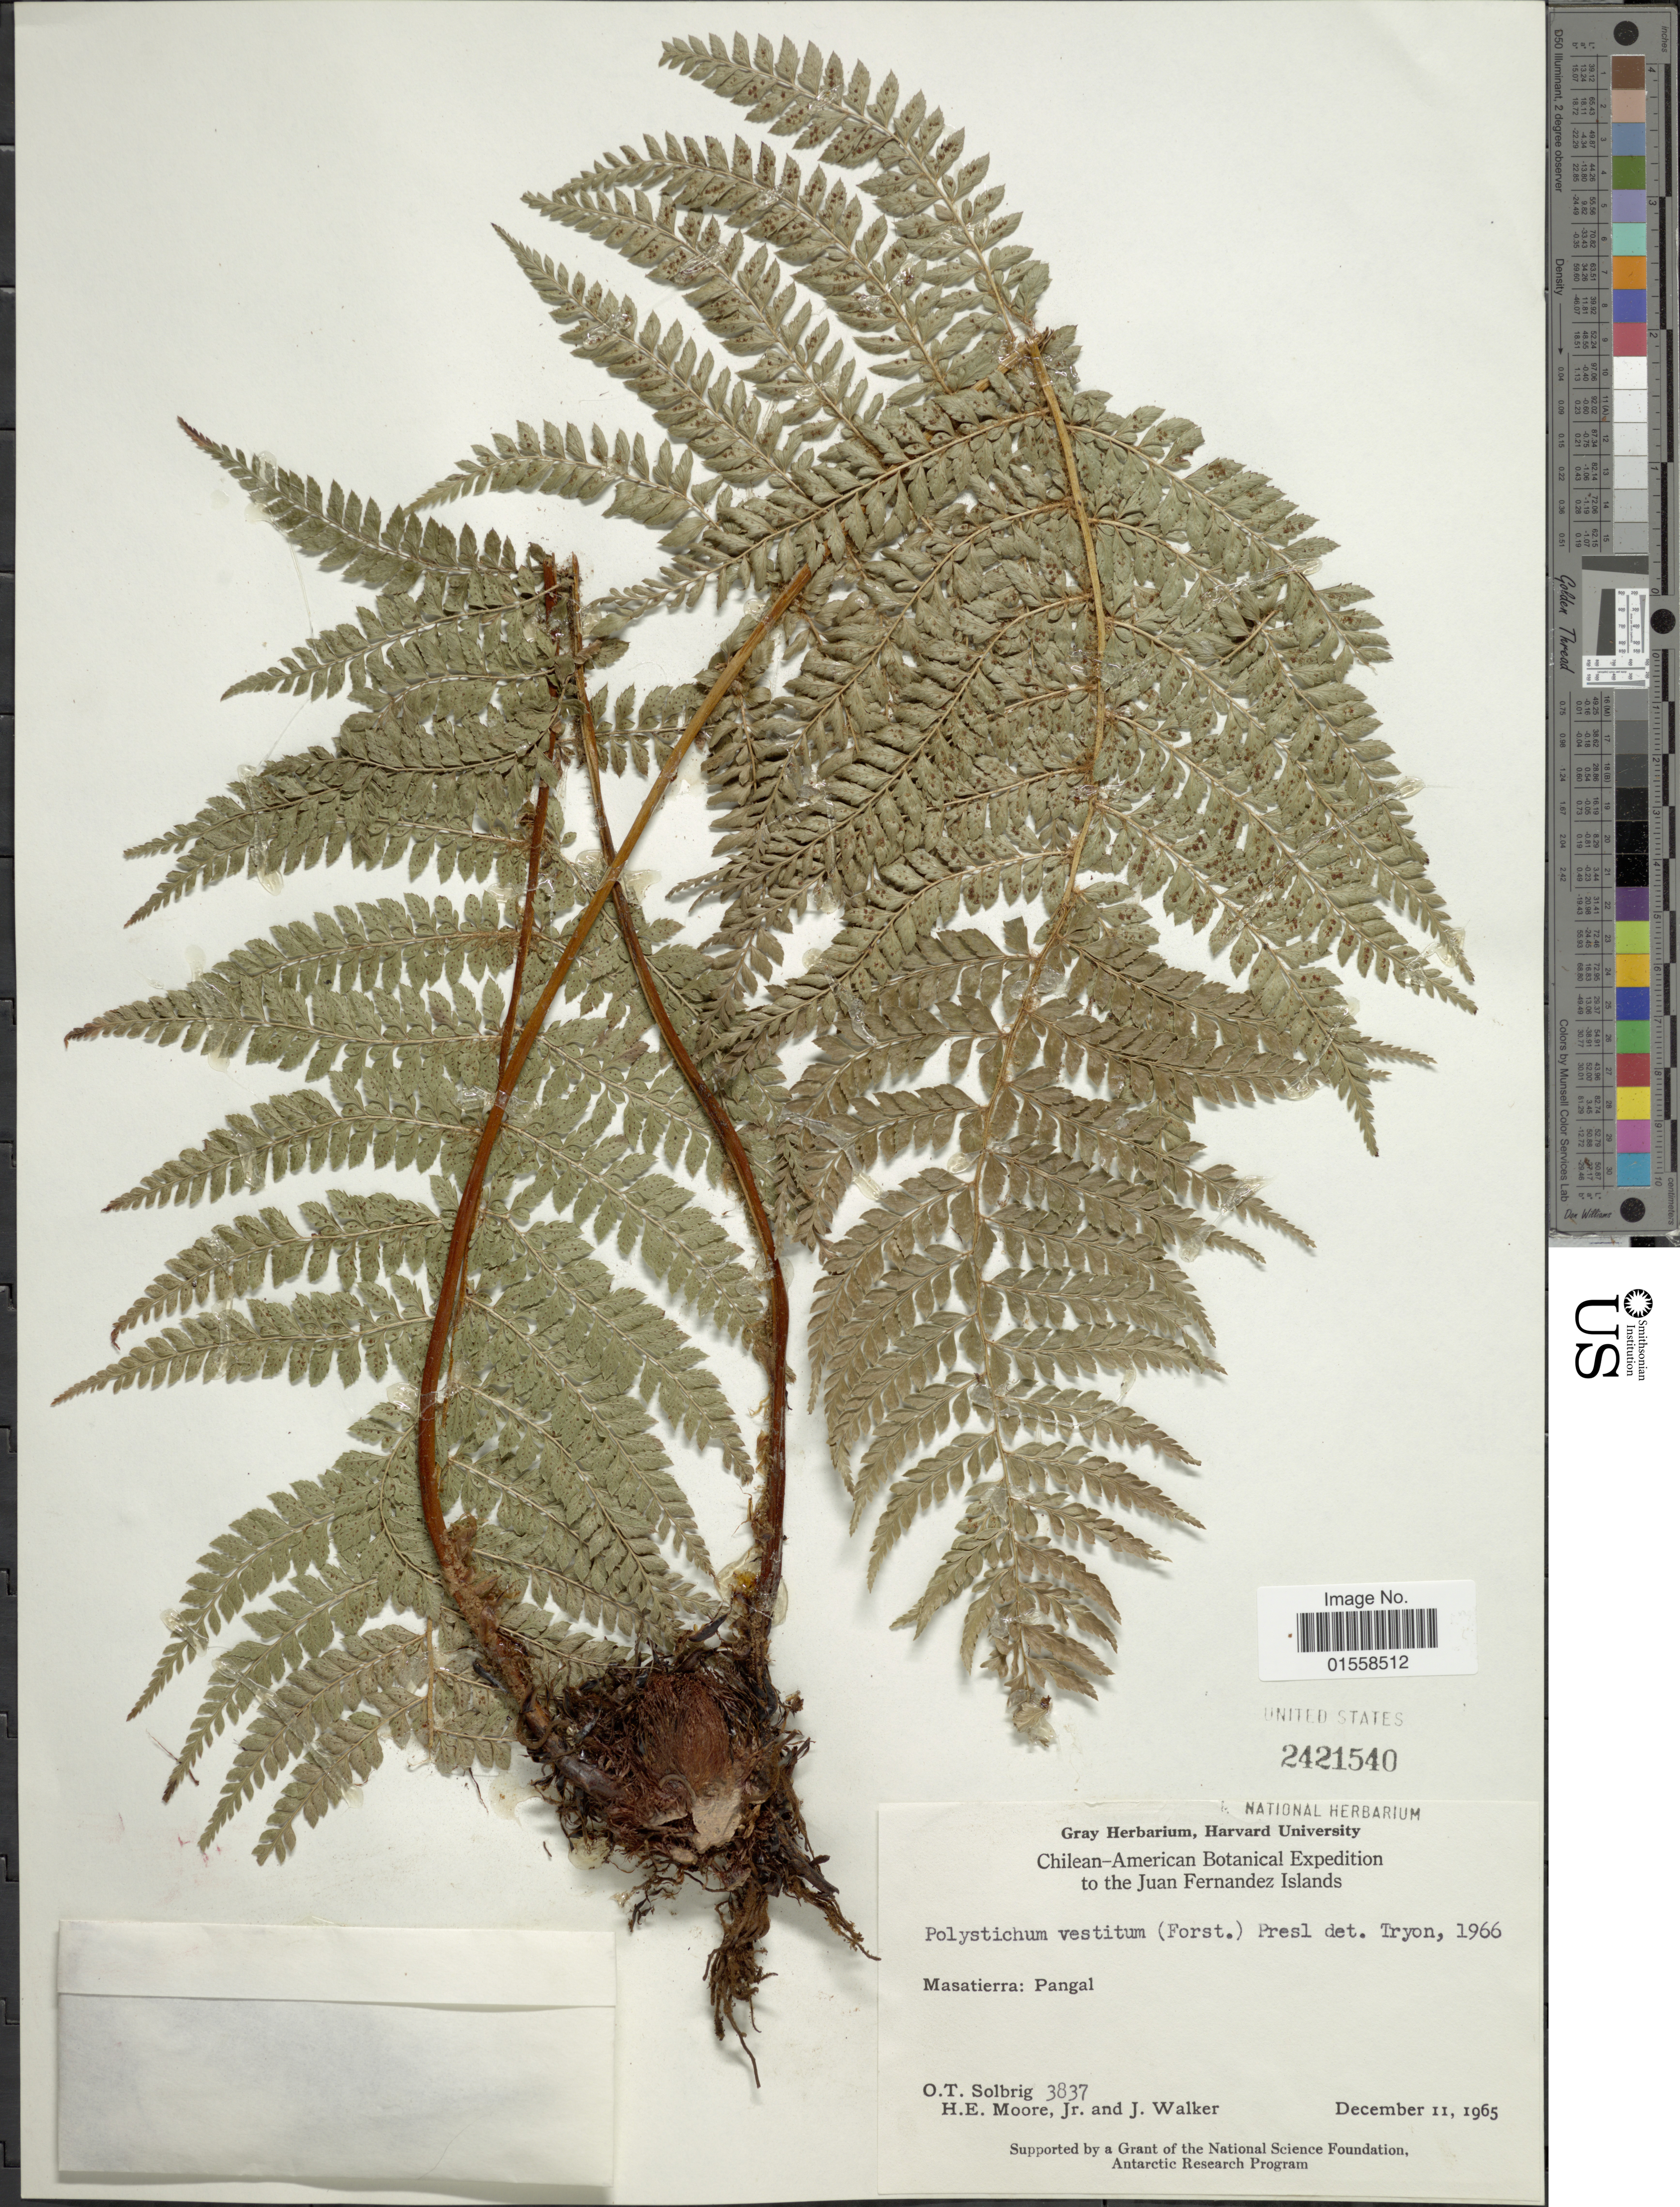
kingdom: Plantae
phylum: Tracheophyta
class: Polypodiopsida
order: Polypodiales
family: Dryopteridaceae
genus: Polystichum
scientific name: Polystichum vestitum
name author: (Sw.) C. Presl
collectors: O. T. Solbrig, H. E. Moore & J. Walker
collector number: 3837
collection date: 1965-02-11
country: Chile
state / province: Valparaíso (V)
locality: Juan Fernandez Islands. Masatierra: Pangal.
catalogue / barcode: US 2421540